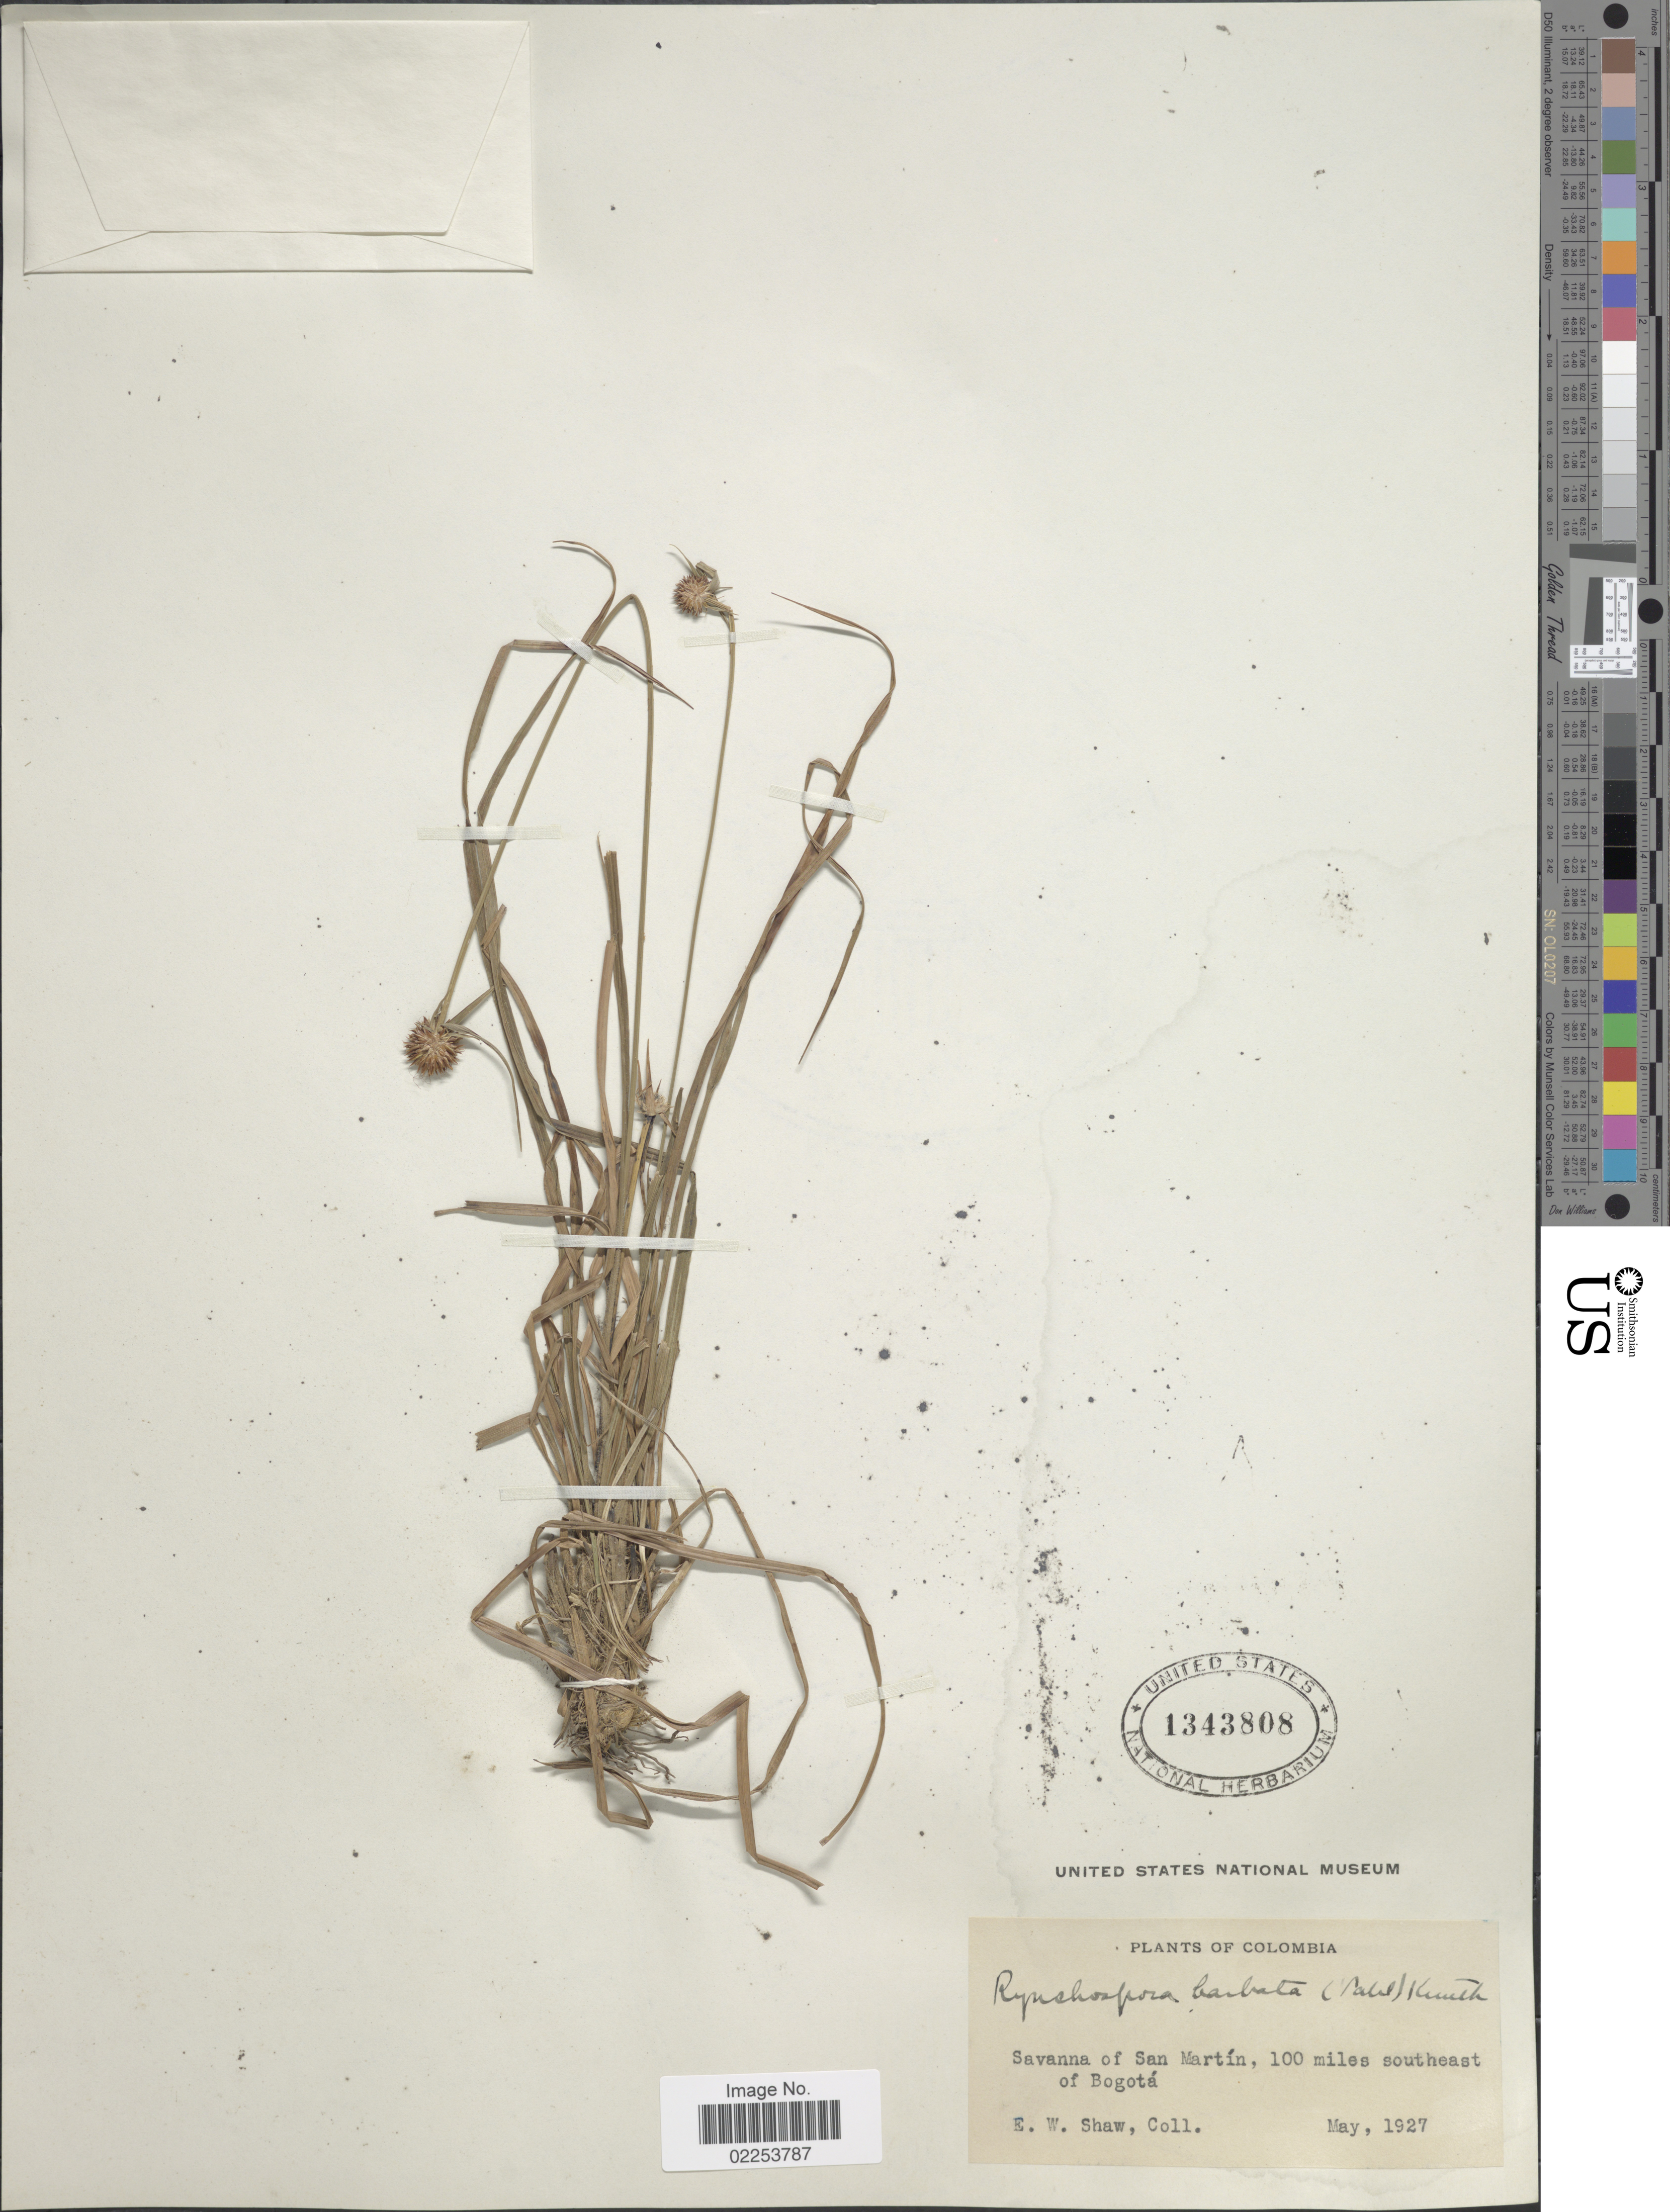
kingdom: Plantae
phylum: Tracheophyta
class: Liliopsida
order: Poales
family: Cyperaceae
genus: Rhynchospora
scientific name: Rhynchospora barbata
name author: (Vahl) Kunth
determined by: Alves, K.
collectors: E. W. Shaw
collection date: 1927-05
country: Colombia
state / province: Bogota D.C.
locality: Savanna of San Martin, 100 miles southeast of Bogota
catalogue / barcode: US 1343808